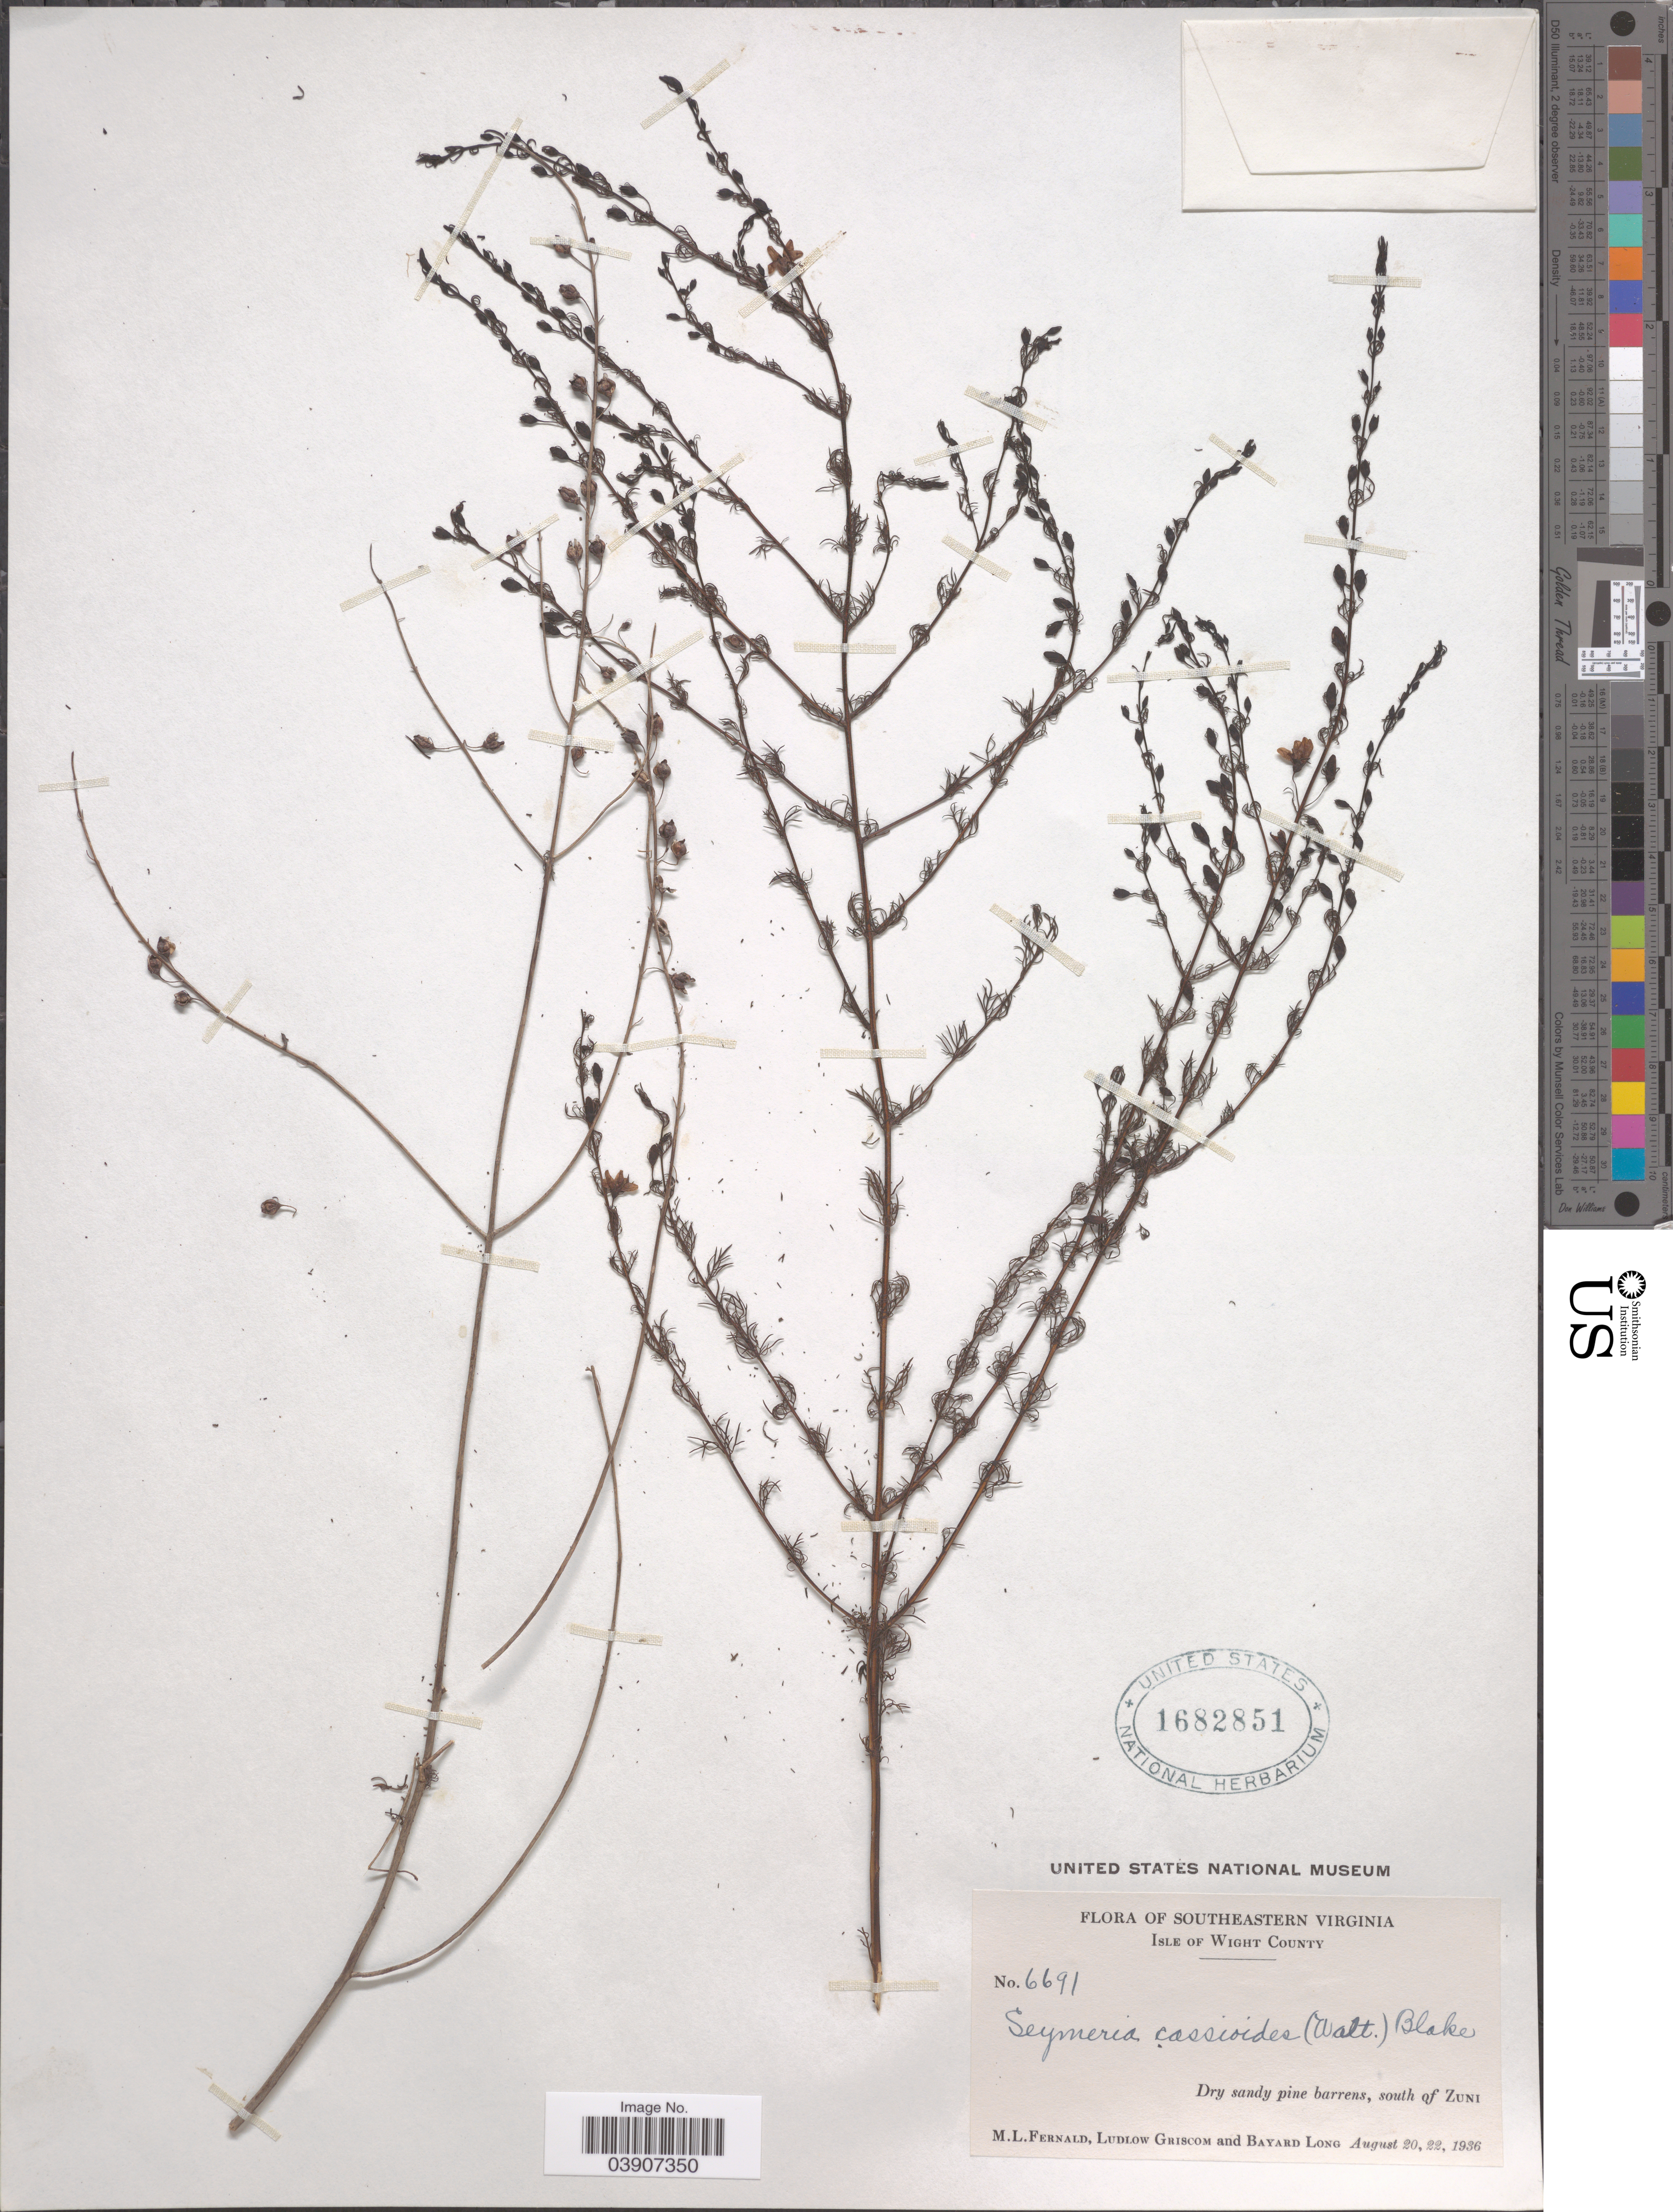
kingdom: Plantae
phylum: Tracheophyta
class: Magnoliopsida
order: Lamiales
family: Orobanchaceae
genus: Seymeria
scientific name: Seymeria cassioides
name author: (J.F. Gmel.) S.F. Blake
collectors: M. L. Fernald, L. Griscom & B. Long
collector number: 6691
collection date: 1936-08-20/1936-08-22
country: United States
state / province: Virginia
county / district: Isle of Wight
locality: Southeastern Virginia. Isle of Wight County. Dry sandy pine barrens, south of Zuni.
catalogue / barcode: US 1682851